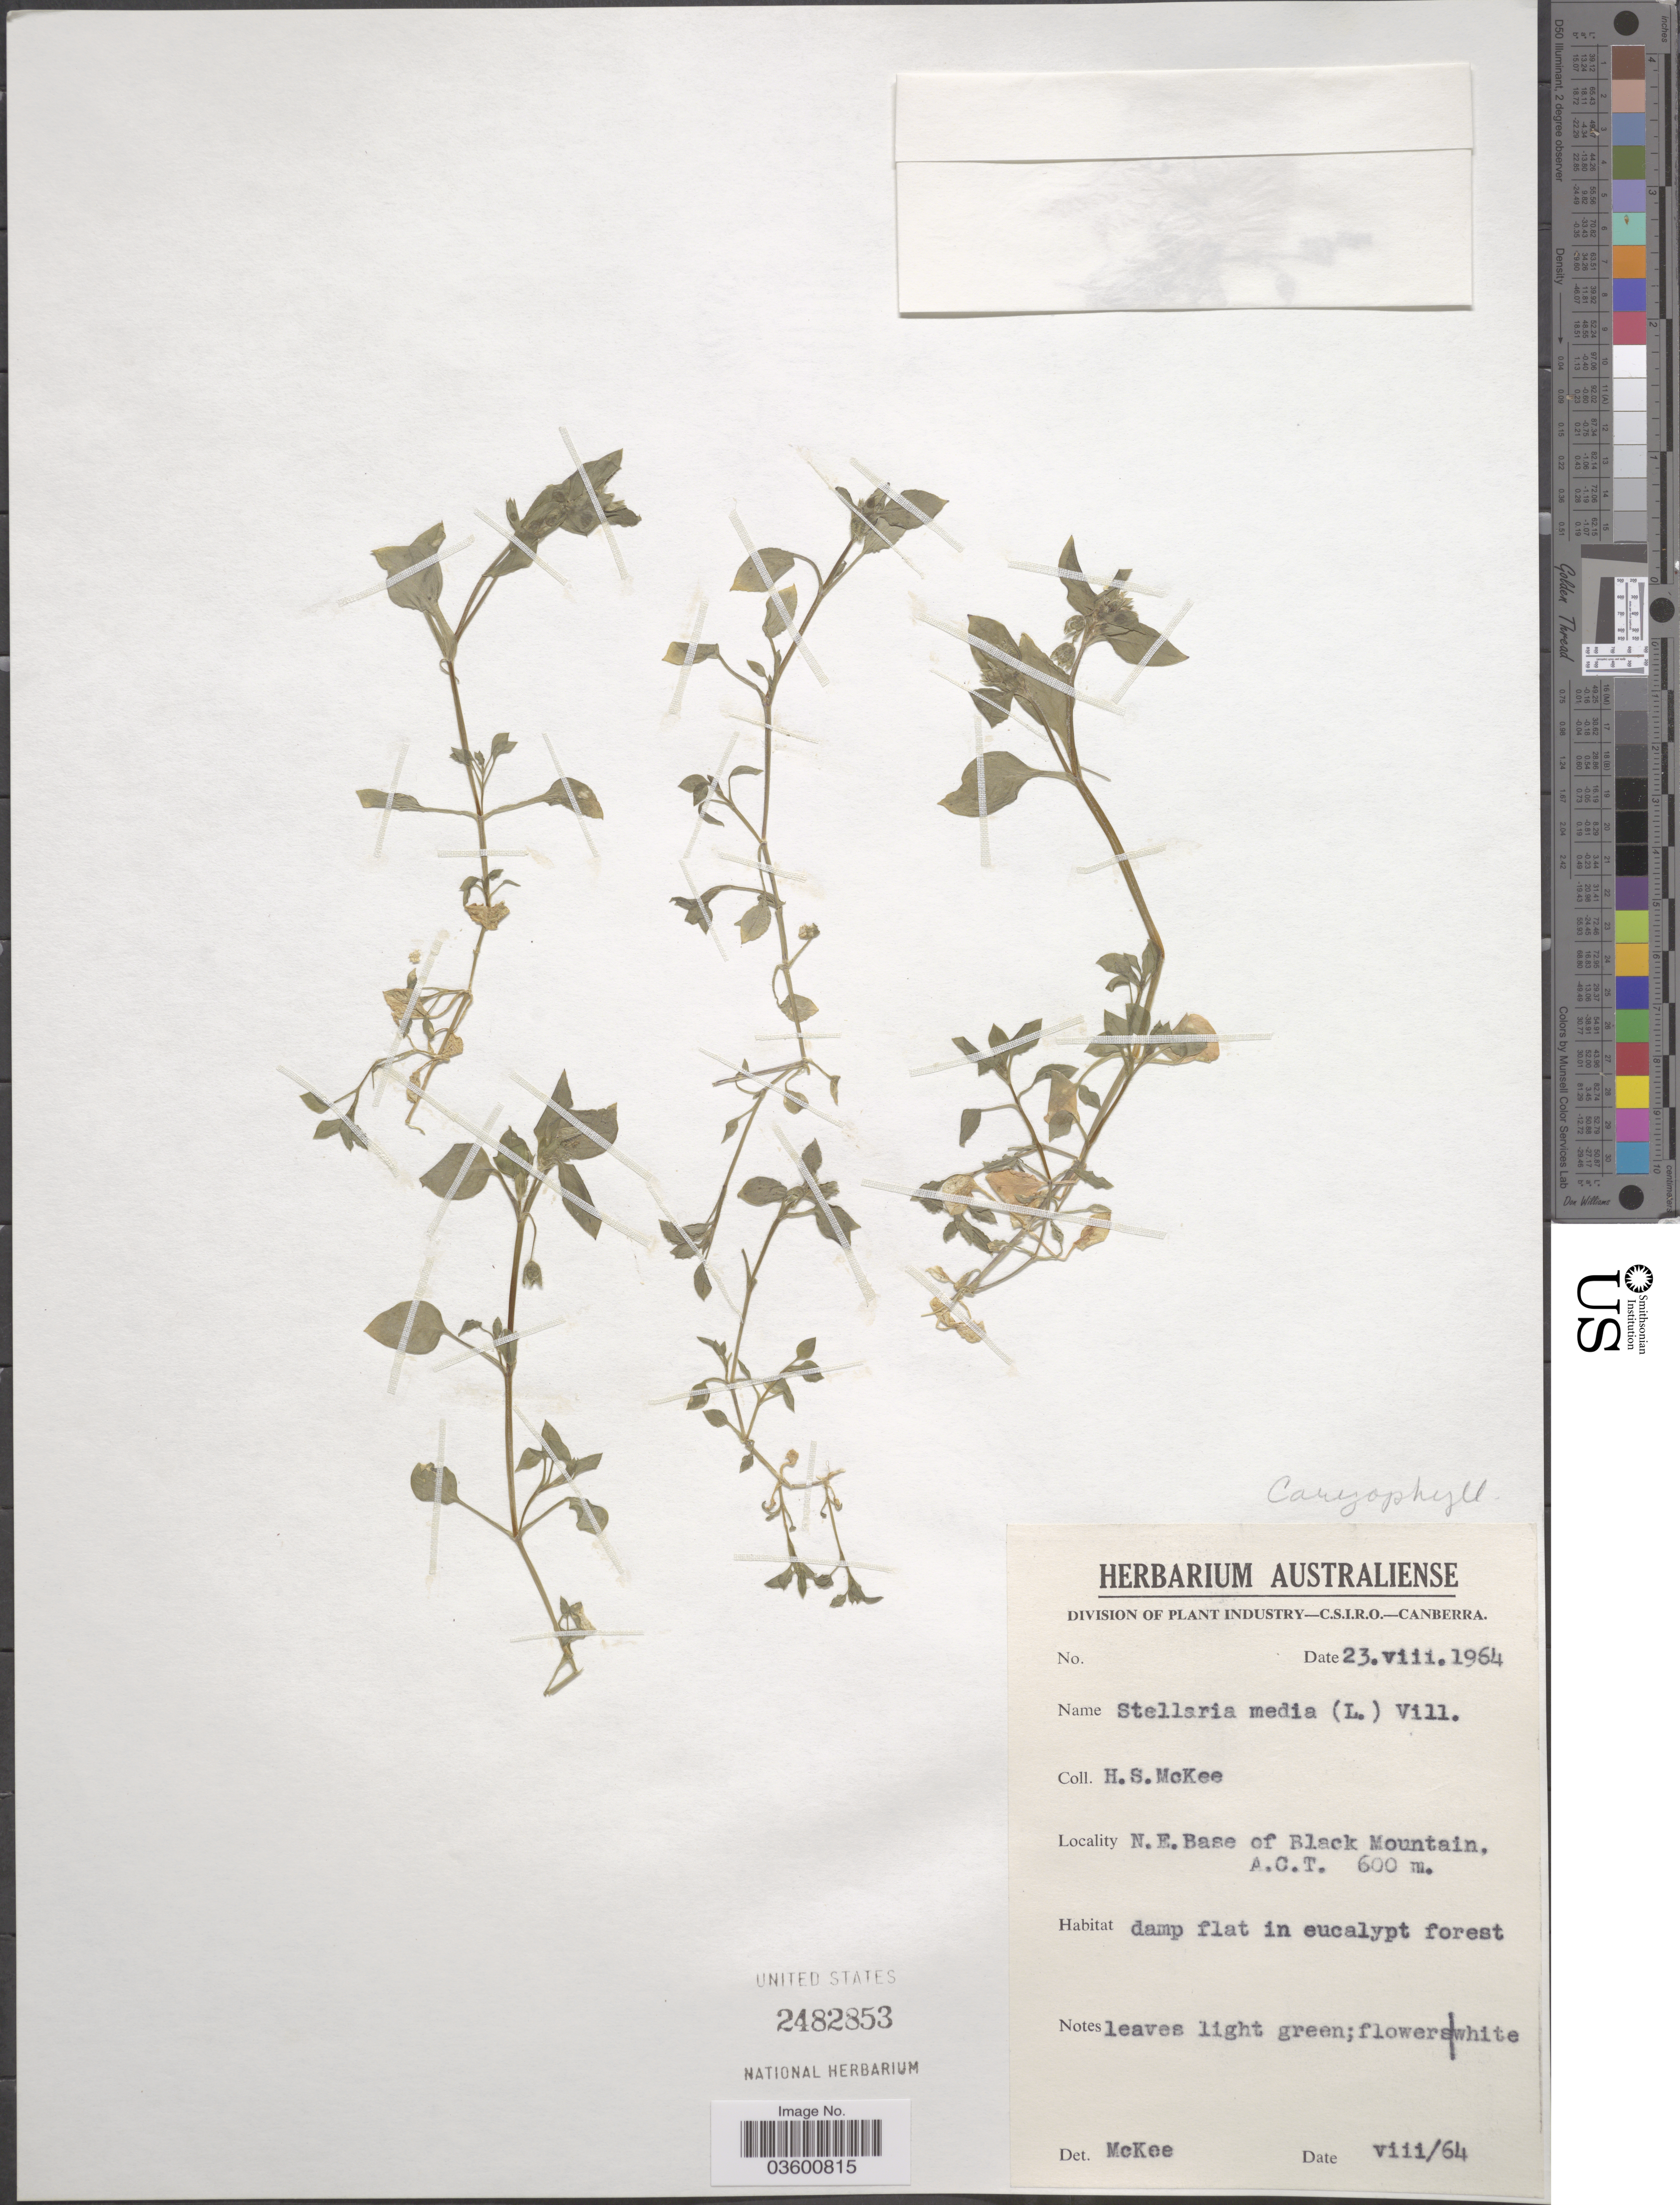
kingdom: Plantae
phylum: Tracheophyta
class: Magnoliopsida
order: Caryophyllales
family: Caryophyllaceae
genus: Stellaria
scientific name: Stellaria media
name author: (L.) Vill.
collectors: H. S. McKee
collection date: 1964-08-23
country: Australia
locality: N.E. Base of Black Mountain, A.C.T.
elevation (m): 600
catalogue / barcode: US 2482853